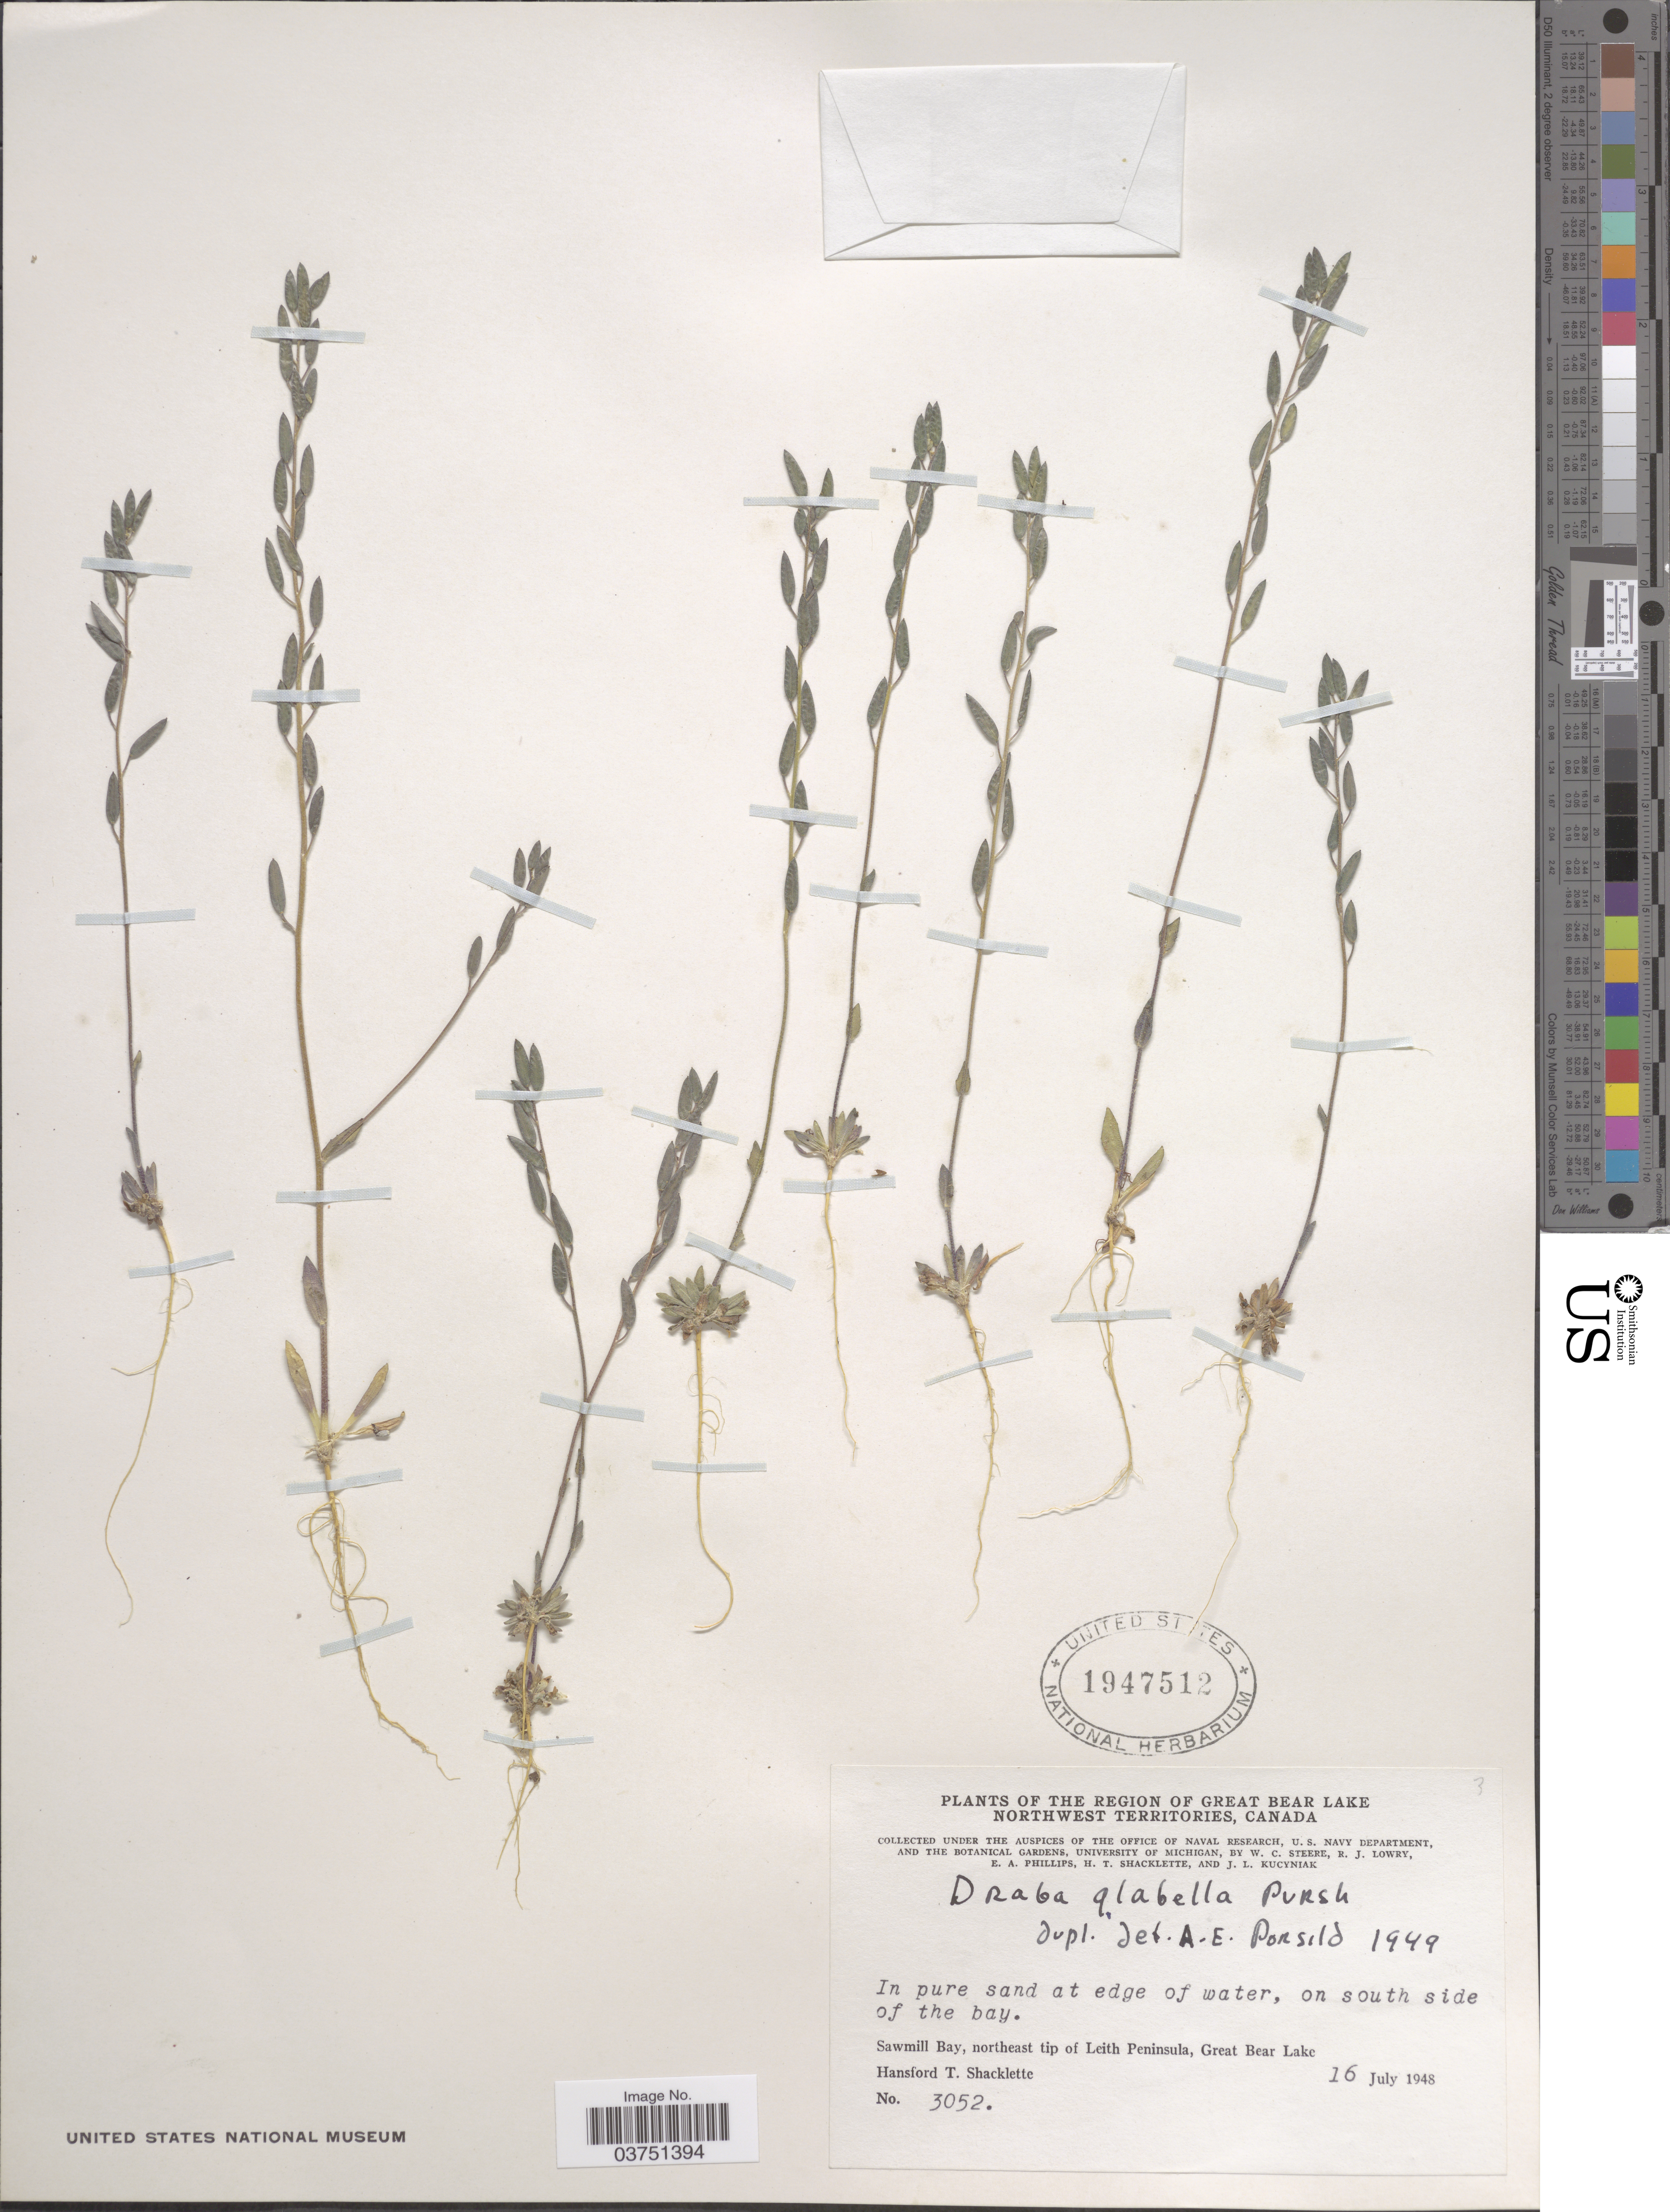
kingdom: Plantae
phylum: Tracheophyta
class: Magnoliopsida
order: Brassicales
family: Brassicaceae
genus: Draba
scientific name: Draba glabella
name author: Pursh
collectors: H. Shacklette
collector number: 3052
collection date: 1948-07-16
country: Canada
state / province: Northwest Territories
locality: The Region Of Great Bear Lake; on south side of the bay. Sawmill Bay, northeast tip of Leith Peninsula, Great Bear Lake.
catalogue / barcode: US 1947512